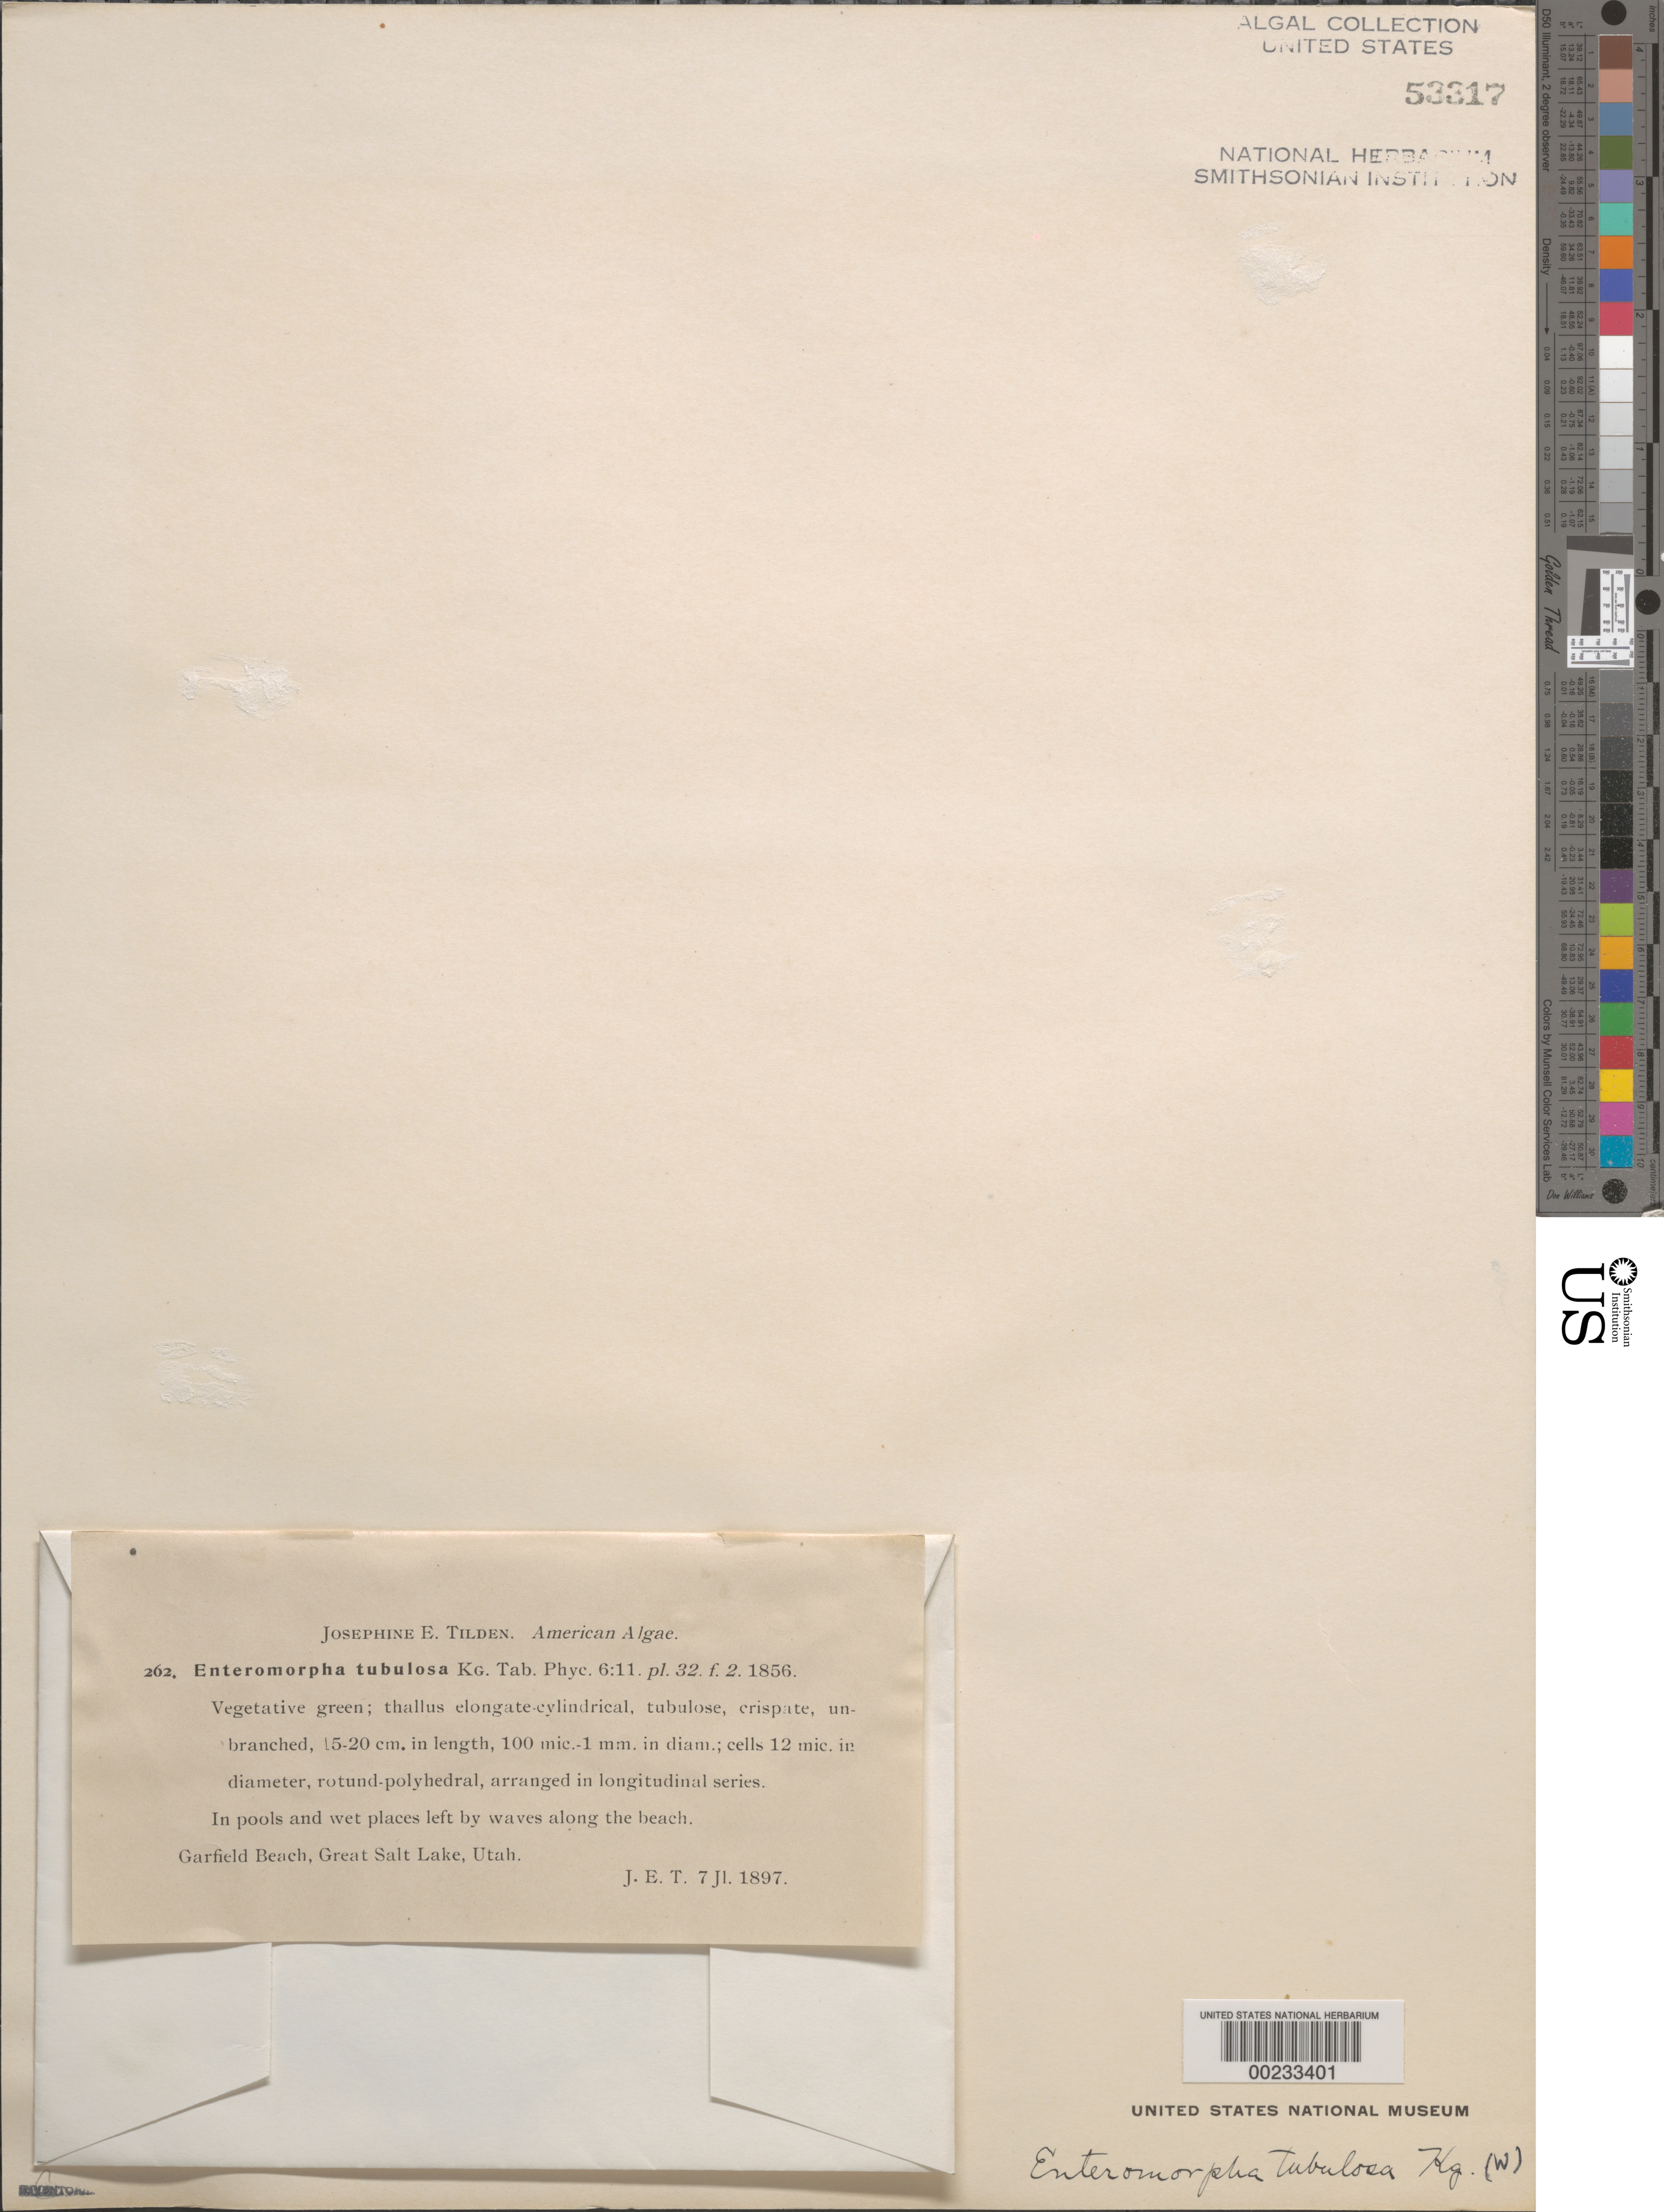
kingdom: Plantae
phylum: Chlorophyta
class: Ulvophyceae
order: Ulvales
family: Ulvaceae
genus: Ulva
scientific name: Ulva flexuosa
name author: Wulfen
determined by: Algae name updating Project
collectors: J. E. Tilden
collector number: JET 262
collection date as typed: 07 Jul 1897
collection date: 1897-07-07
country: United States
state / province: Utah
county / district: Tooele County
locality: Great Salt Lake, Garfield Beach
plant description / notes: Tilden, American Algae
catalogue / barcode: US 53317